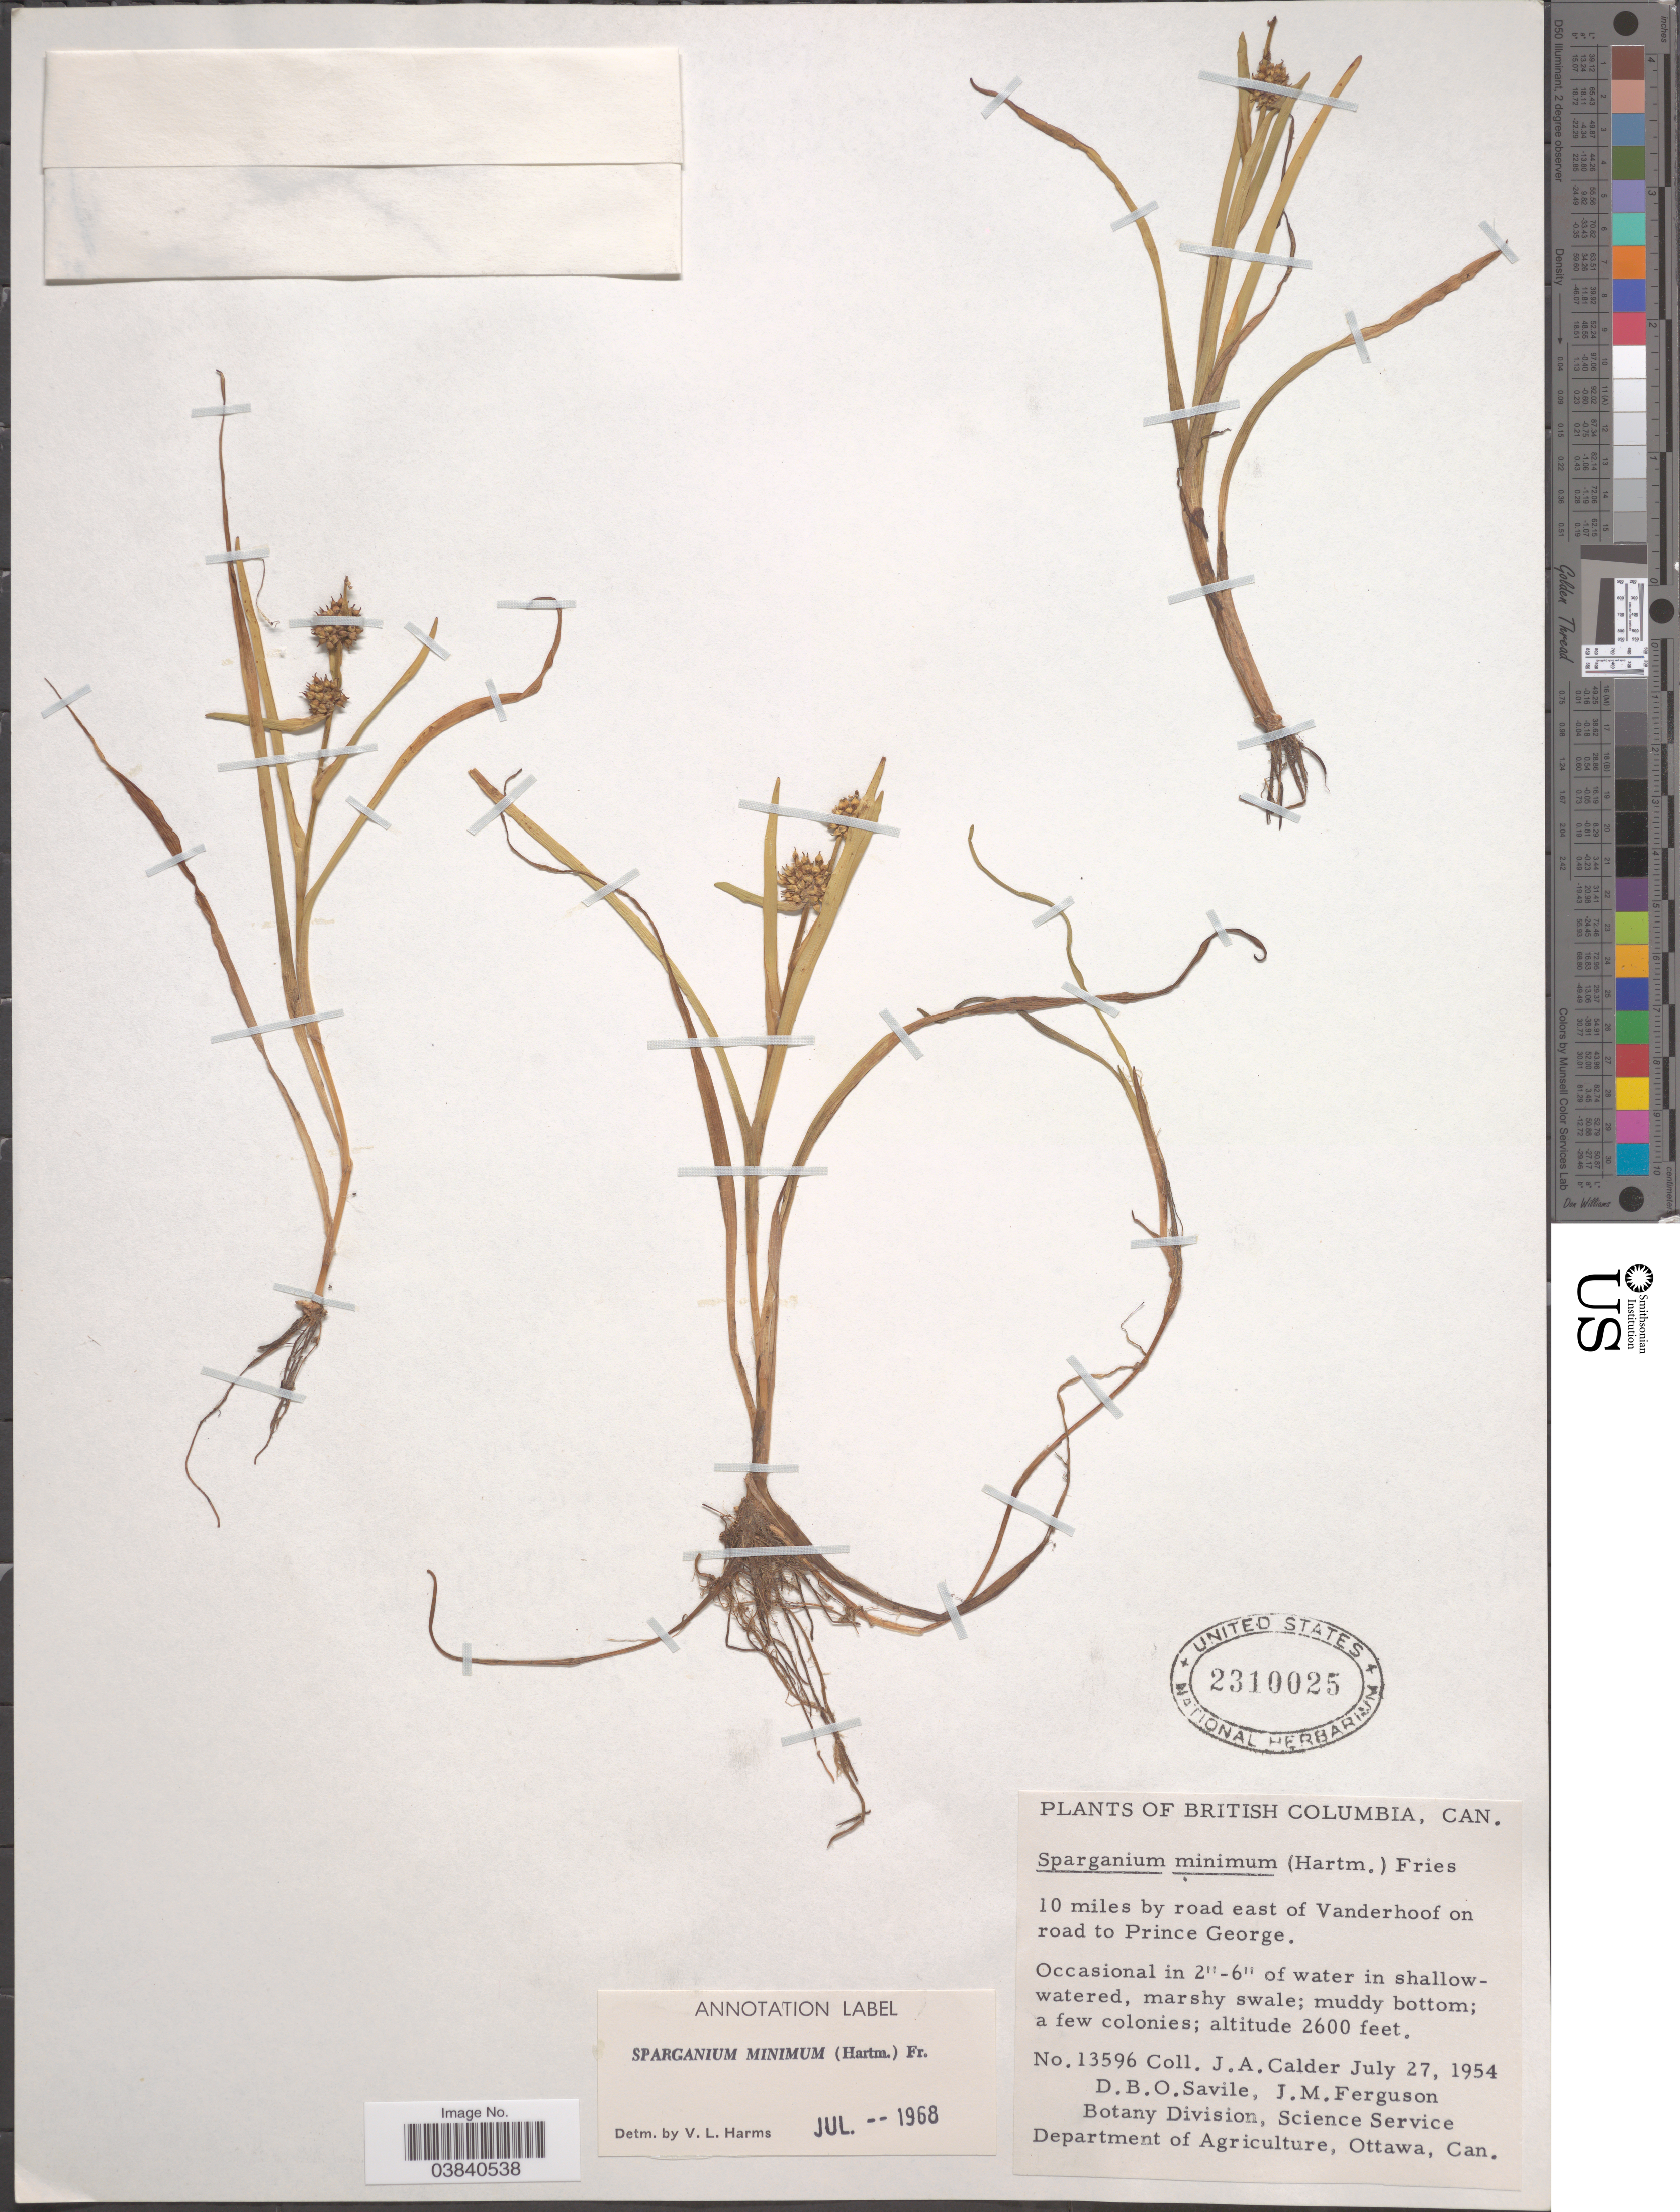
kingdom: Plantae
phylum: Tracheophyta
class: Liliopsida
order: Poales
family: Typhaceae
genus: Sparganium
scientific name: Sparganium minimum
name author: Wallr.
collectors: J. A. Calder, D. Savile & J. M. Ferguson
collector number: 13596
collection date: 1954-07-27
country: Canada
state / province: British Columbia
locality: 10 miles by road east of Vanderhoof on road to Prince George.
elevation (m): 792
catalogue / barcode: US 2310025